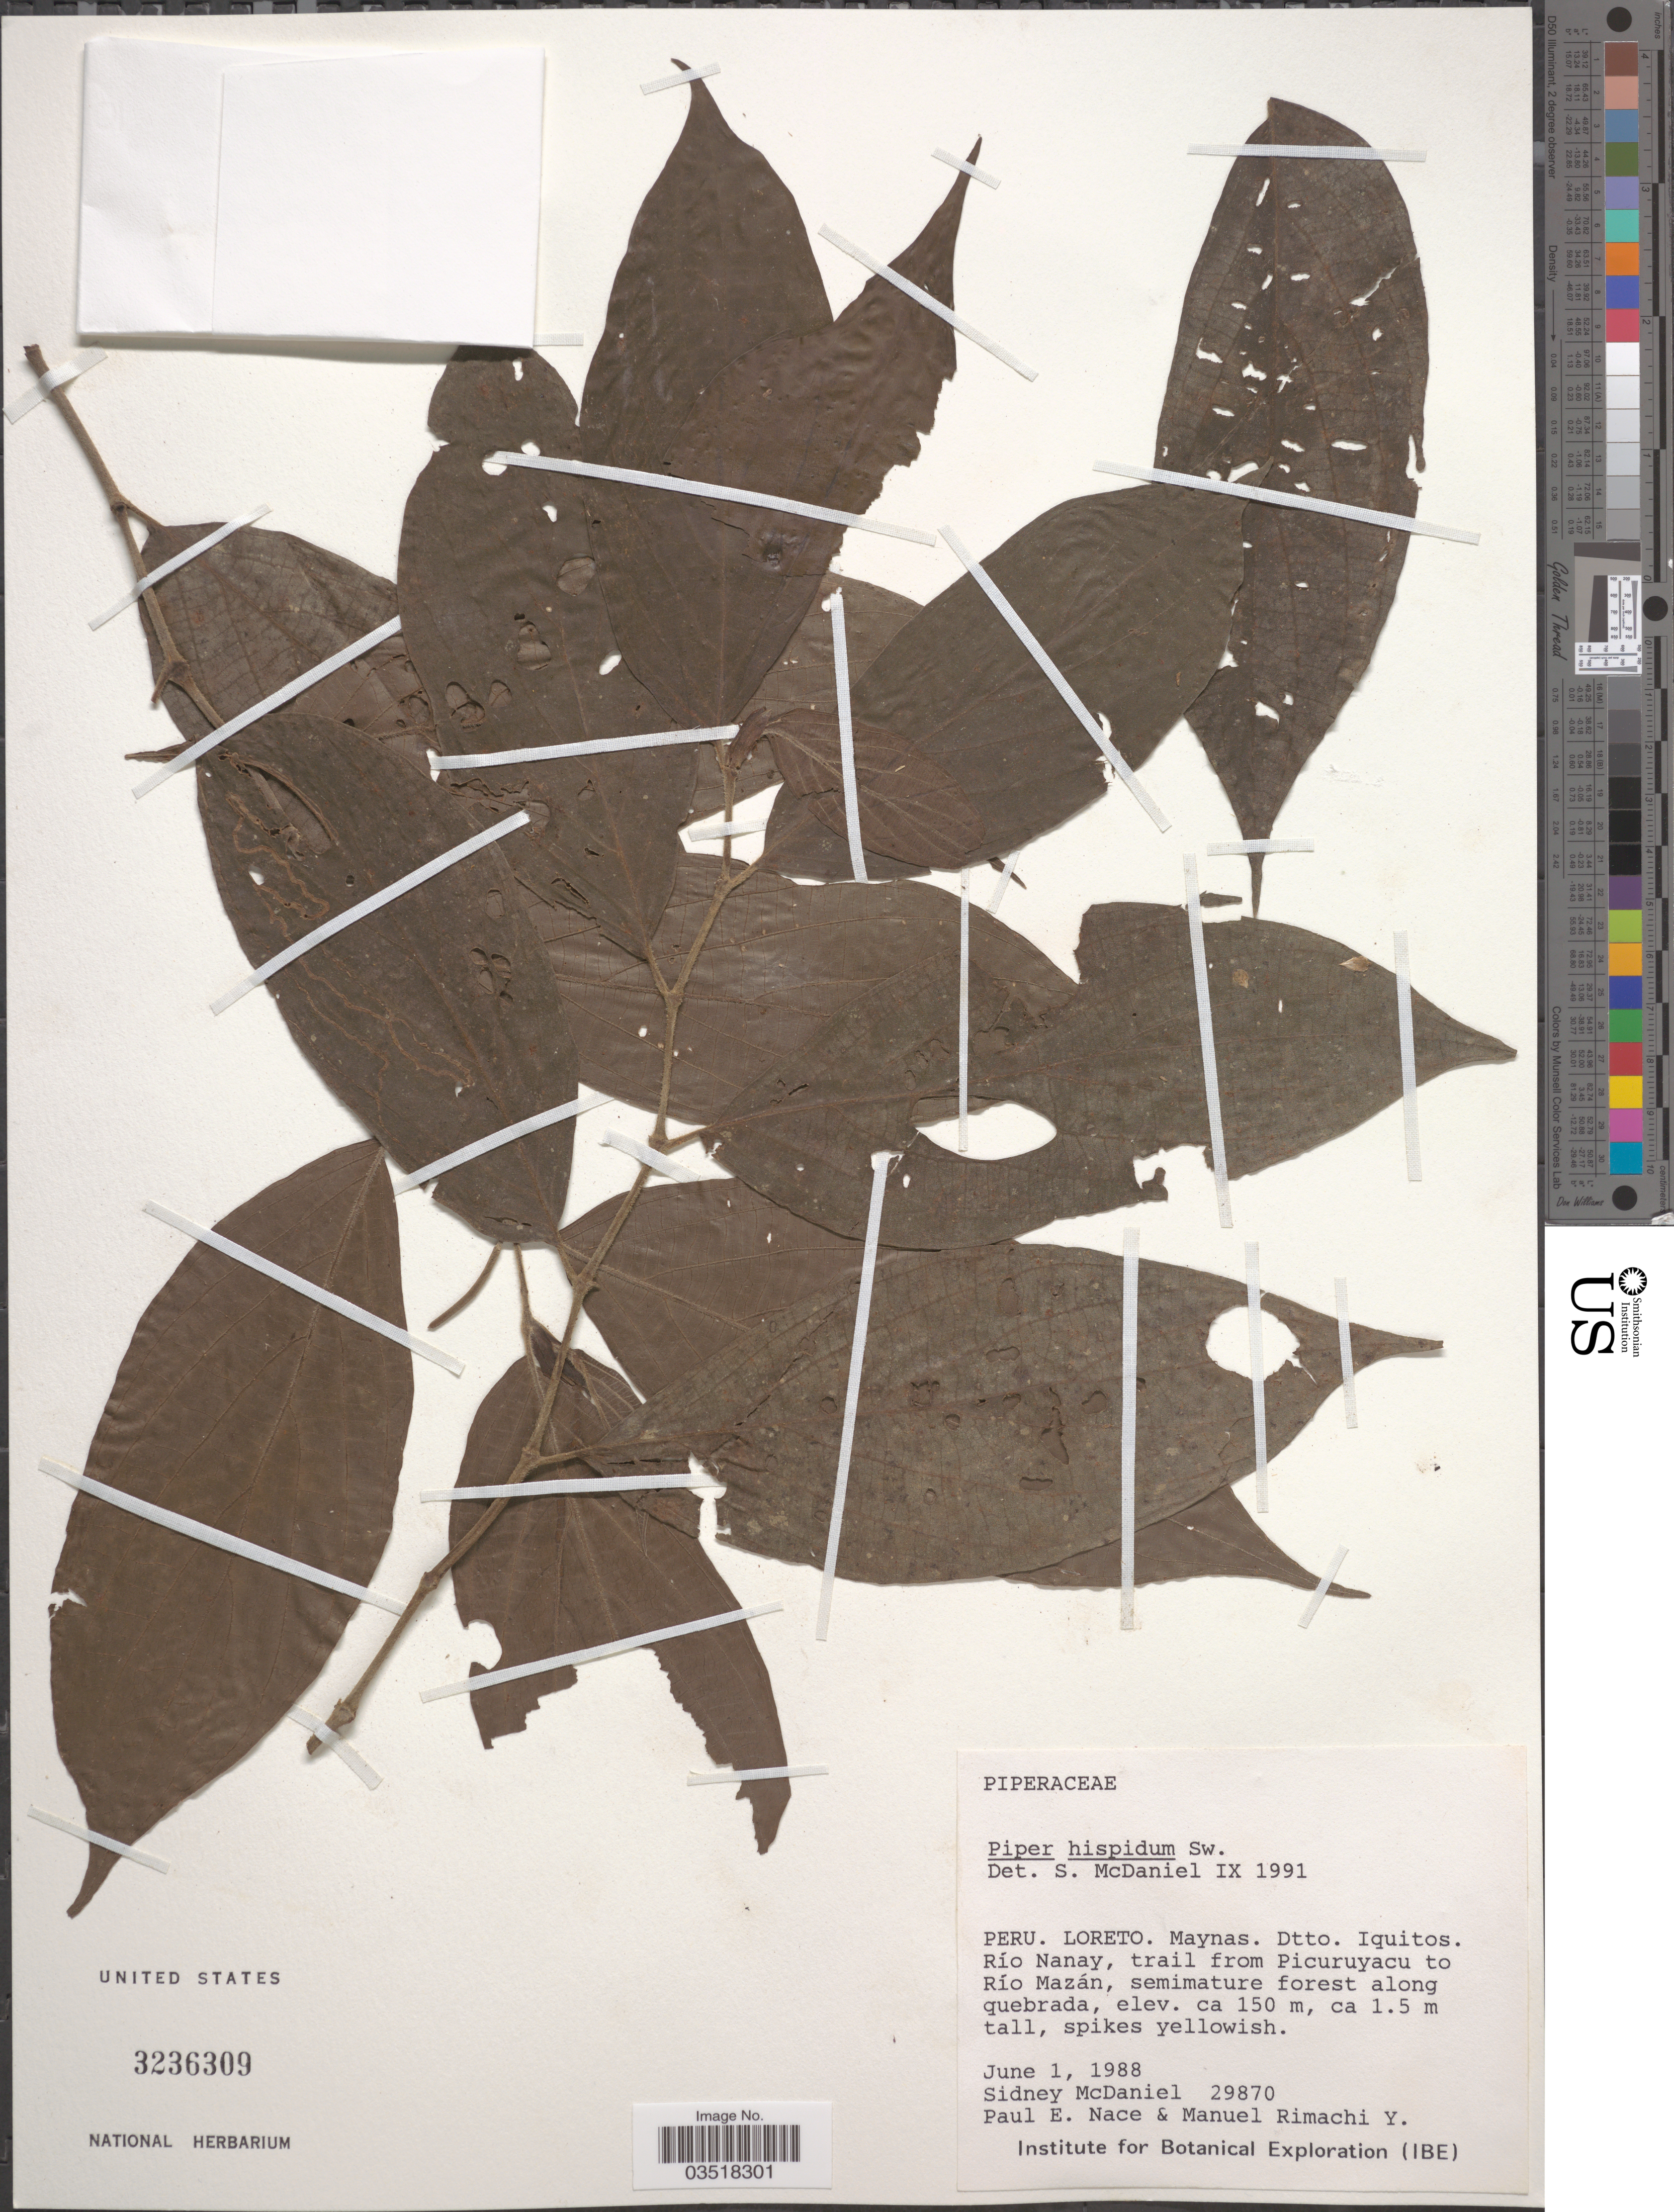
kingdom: Plantae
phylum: Tracheophyta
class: Magnoliopsida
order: Piperales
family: Piperaceae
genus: Piper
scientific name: Piper hispidum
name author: Sw.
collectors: S. McDaniel, P. Nace & M. Rimachi Y.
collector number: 29870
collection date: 1988-06-01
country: Peru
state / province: Loreto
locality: Maynas. Dtto. Iquitos. Río Nanay, trail from Picuruyacu to Río Mazán.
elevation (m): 150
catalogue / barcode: US 3236309